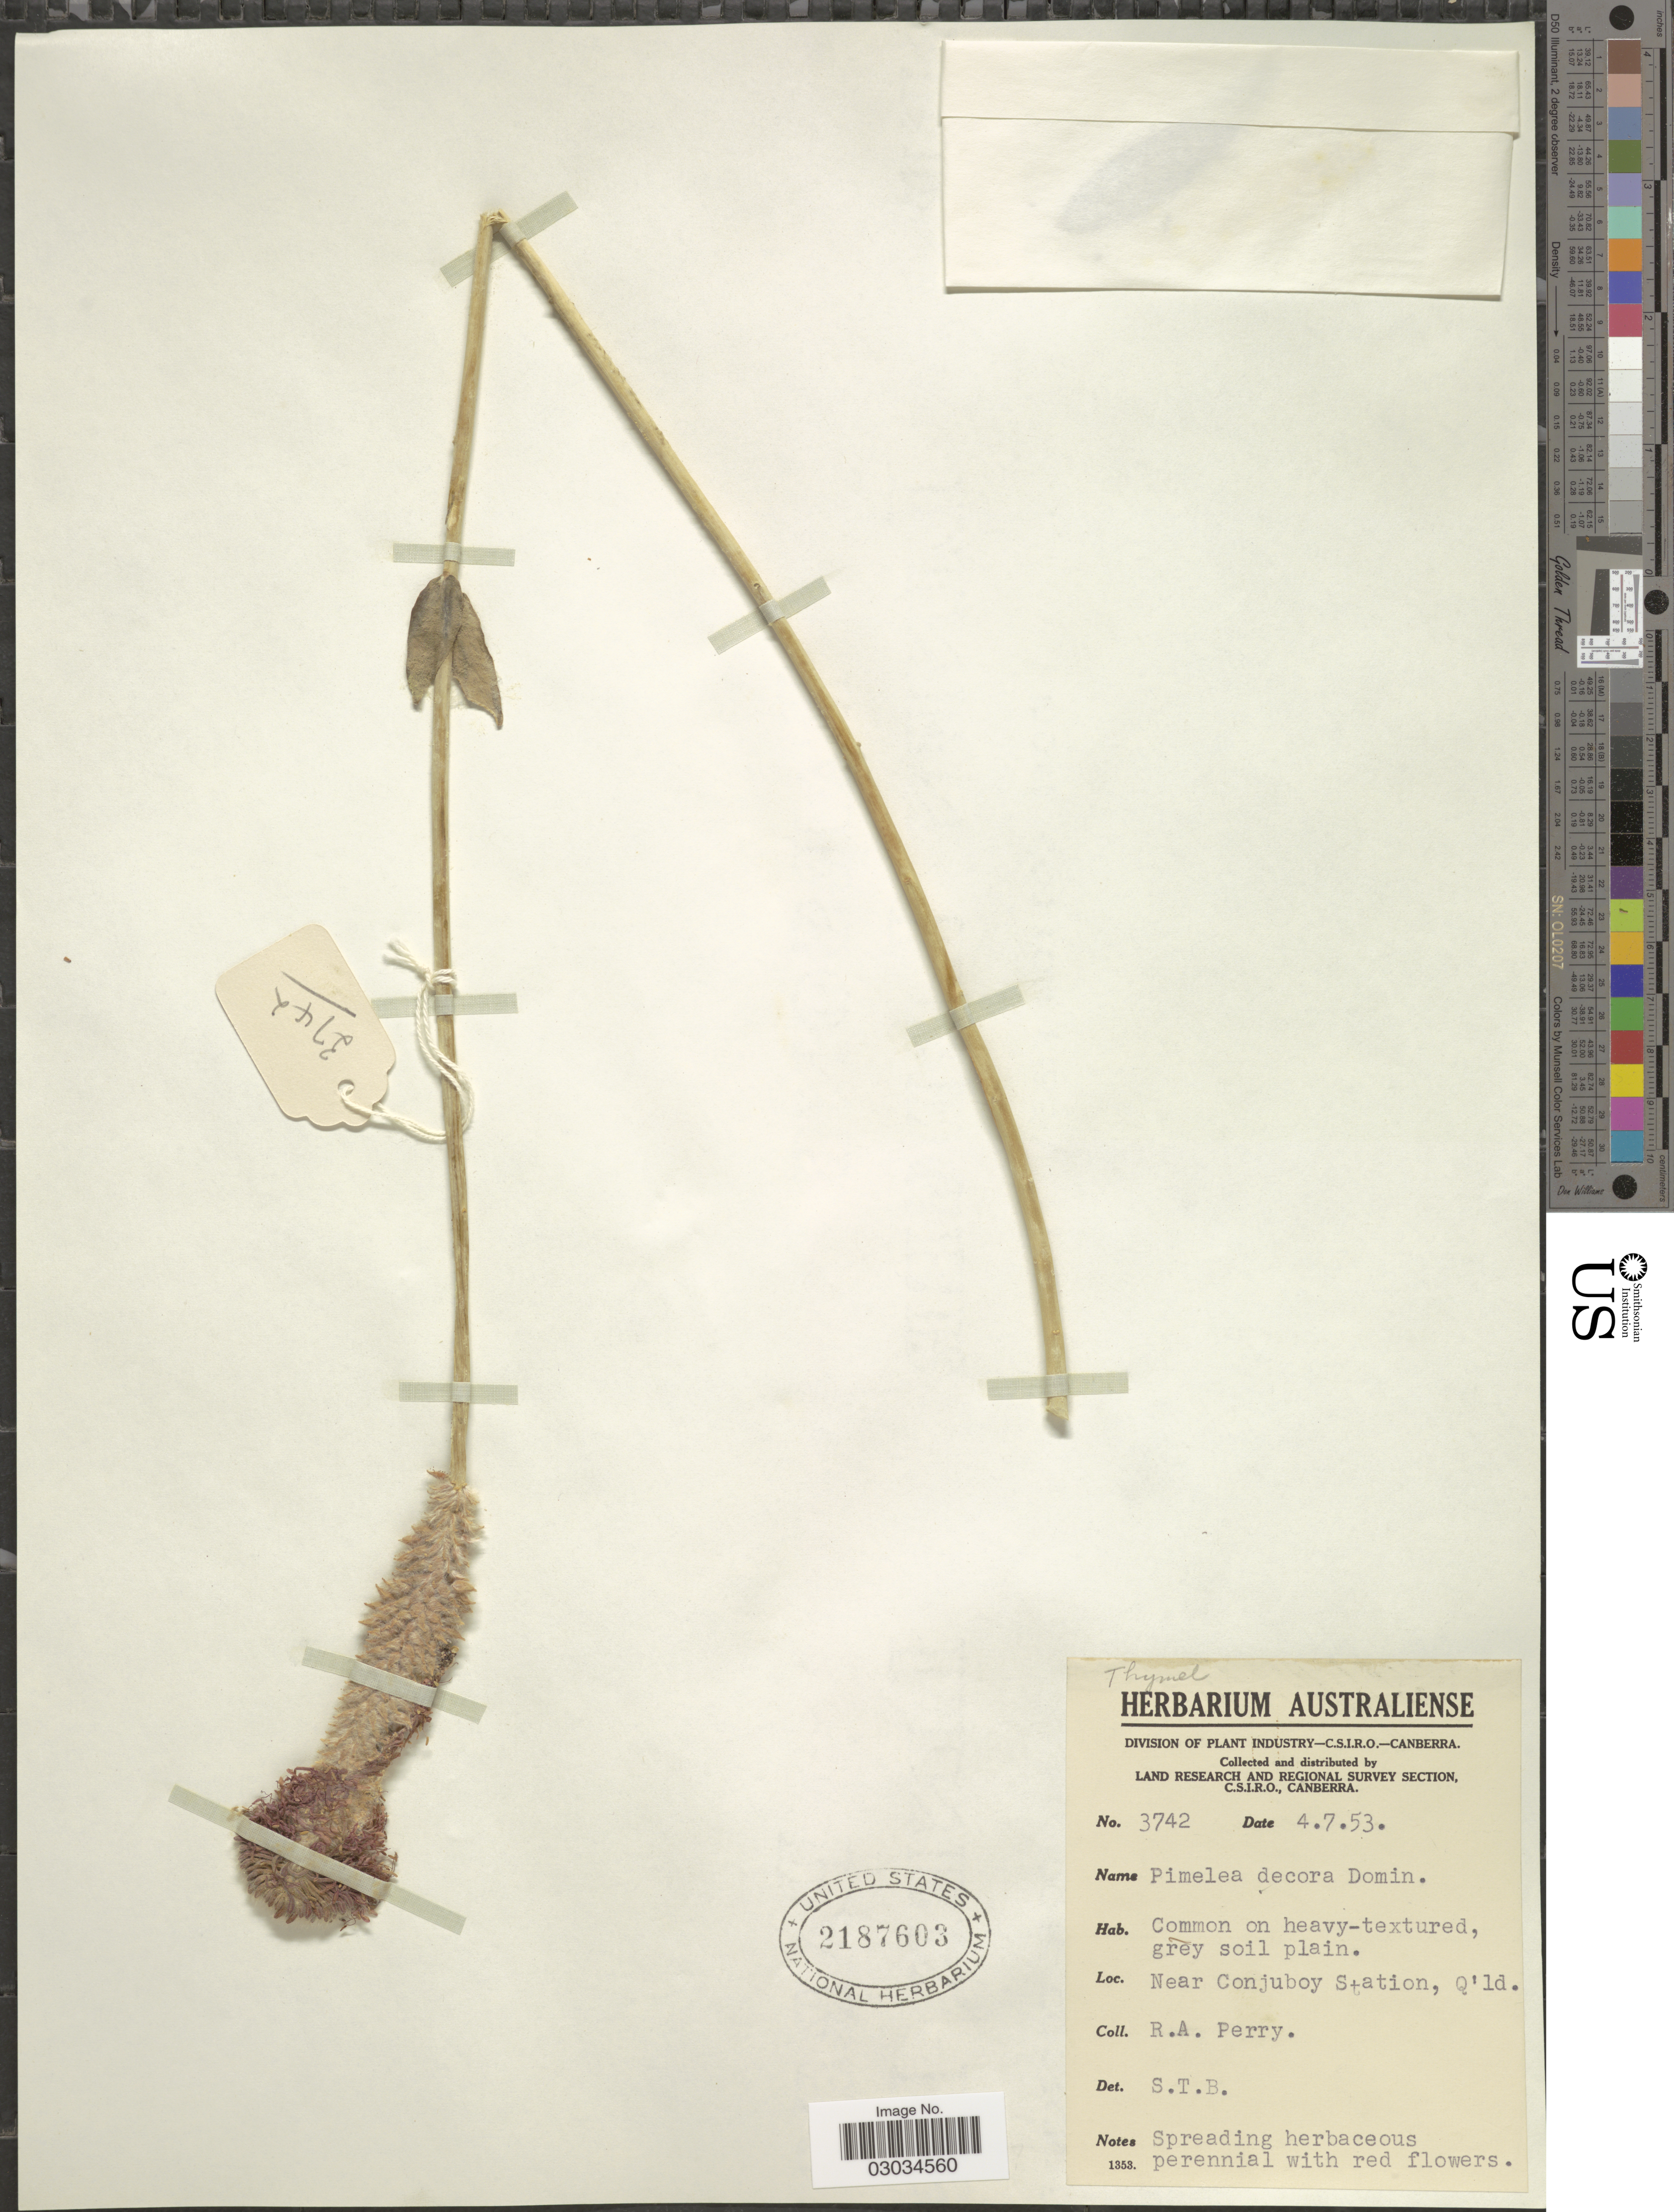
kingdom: Plantae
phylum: Tracheophyta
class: Magnoliopsida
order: Malvales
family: Thymelaeaceae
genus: Pimelea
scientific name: Pimelea decora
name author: Domin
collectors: Perry, R. A.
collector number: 3742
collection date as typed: Transcribed d/m/y: 4/7/53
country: Australia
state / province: Queensland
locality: Near Conjuboy Station, Q'ld.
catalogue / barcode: US 2187603